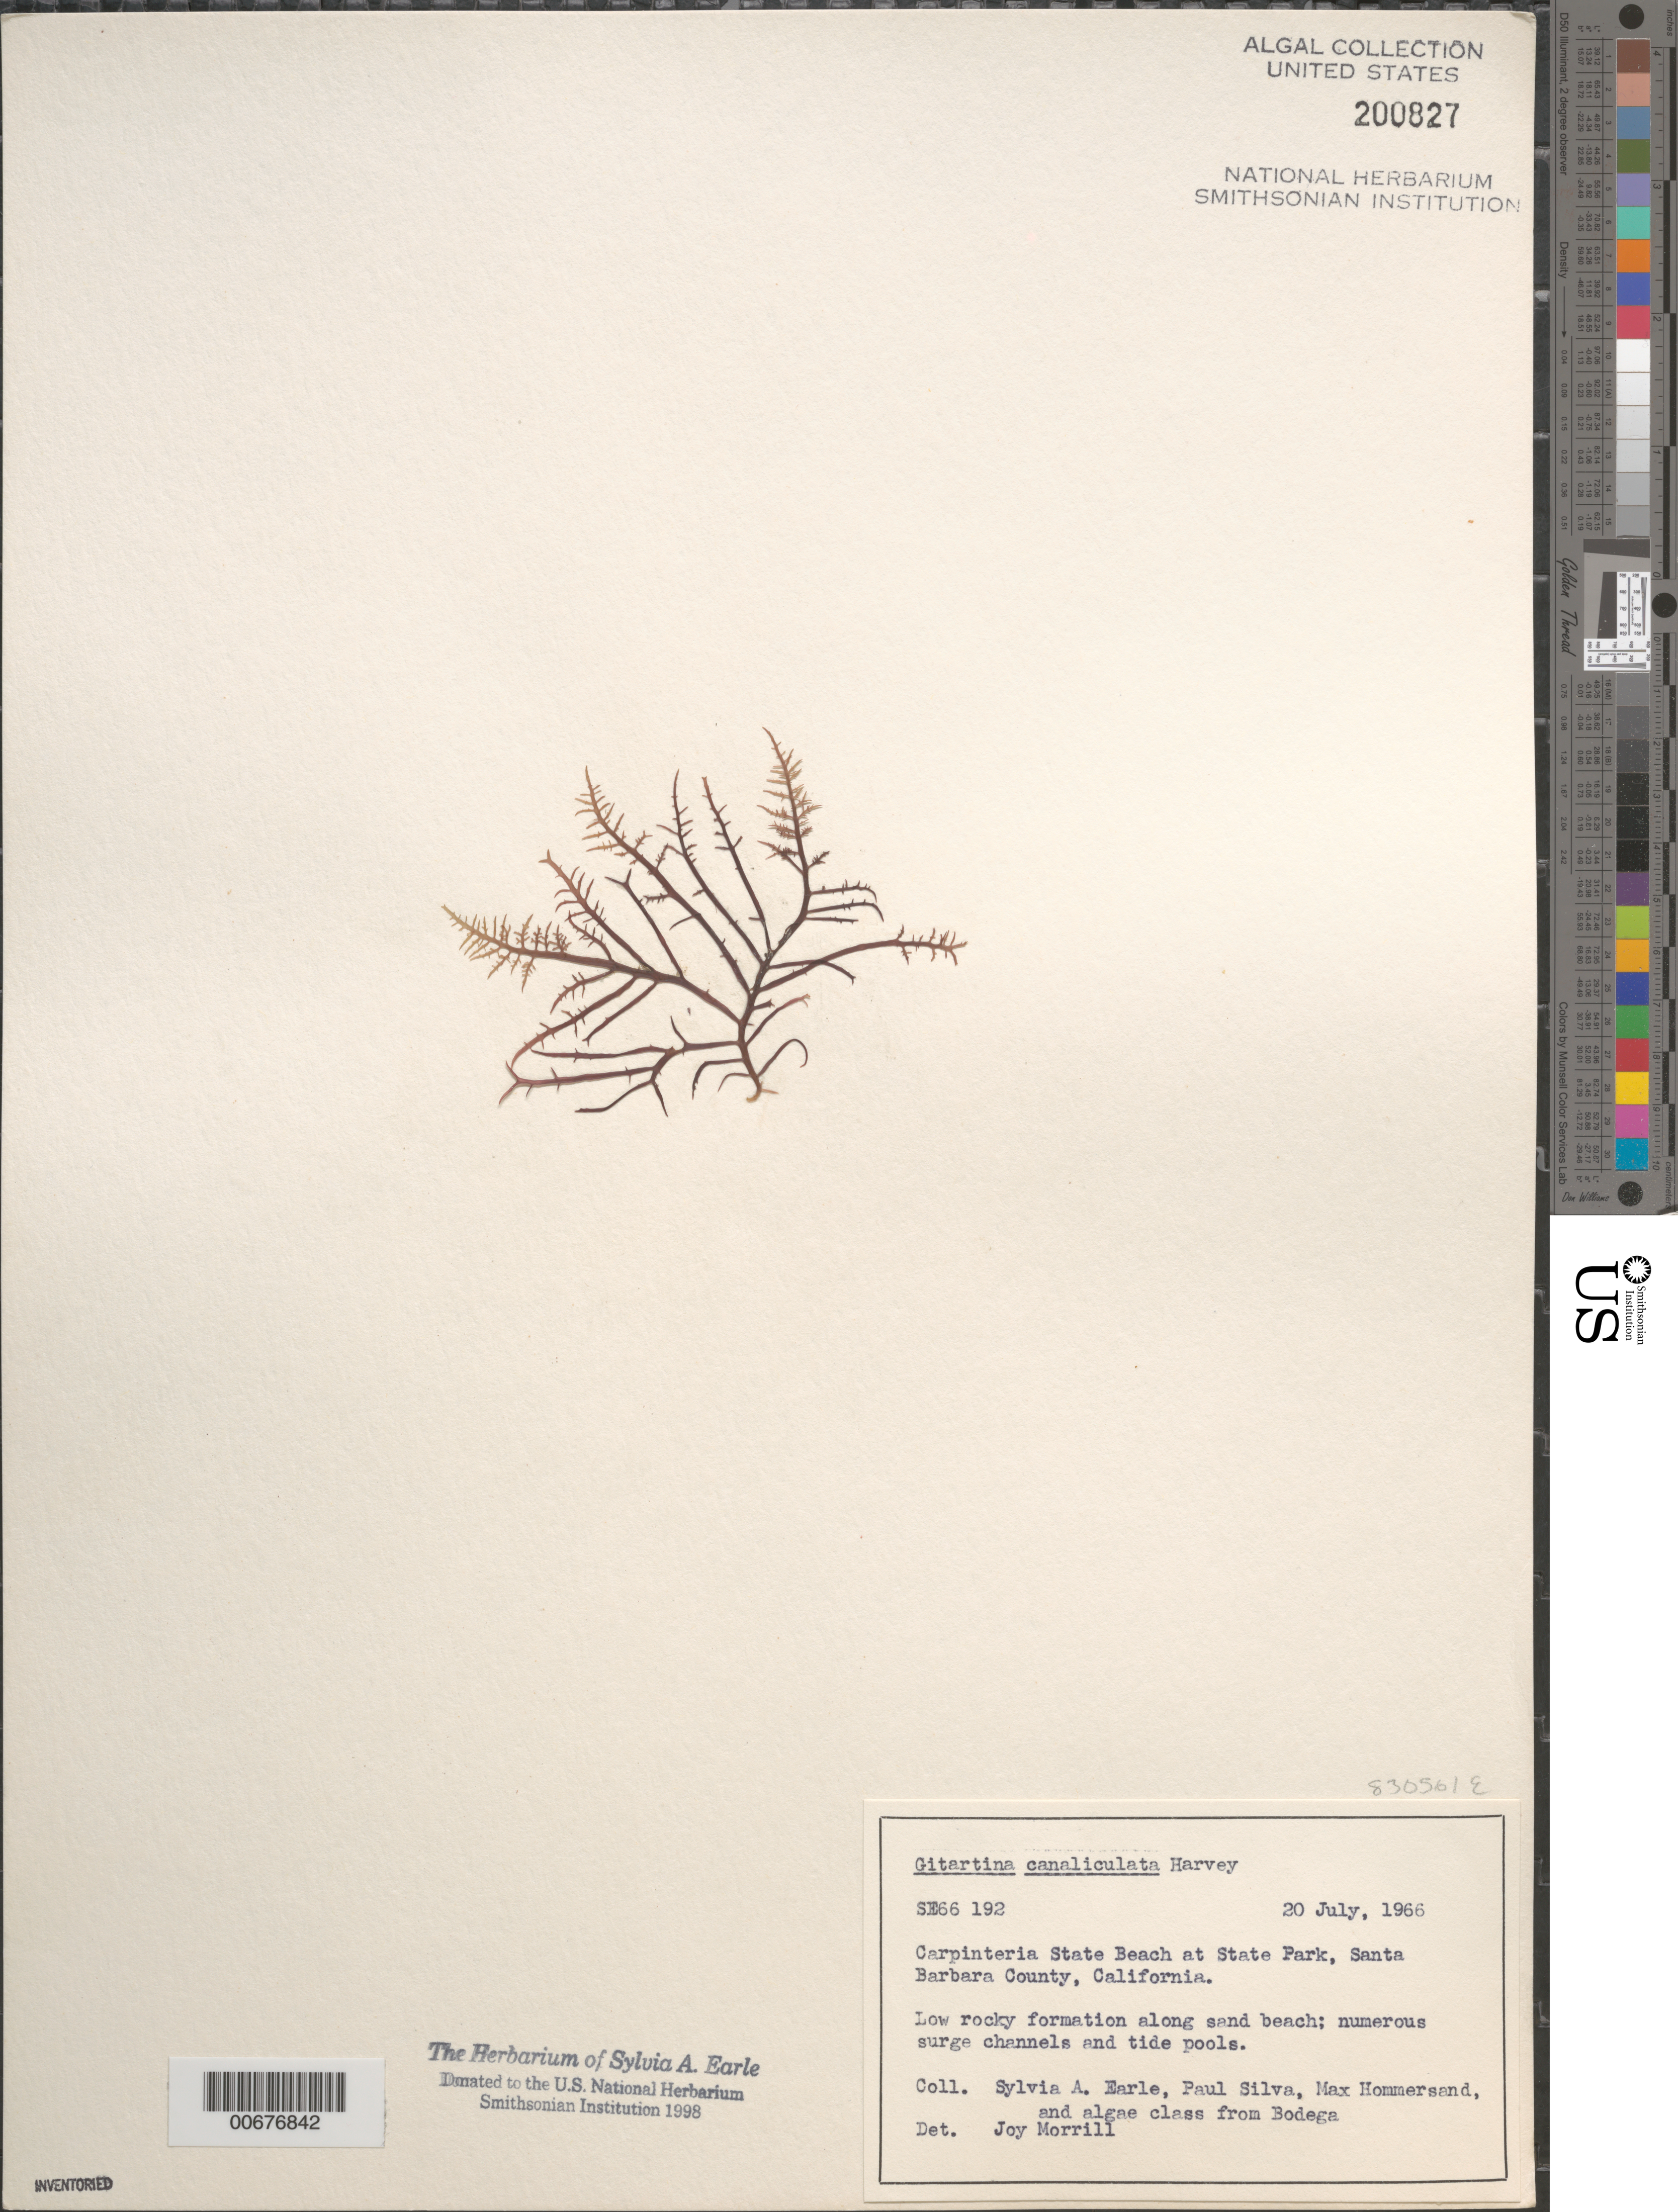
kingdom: Plantae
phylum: Rhodophyta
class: Florideophyceae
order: Gigartinales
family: Gigartinaceae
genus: Chondracanthus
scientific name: Chondracanthus canaliculatus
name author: (Harv.) Guiry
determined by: Algae name updating Project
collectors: S. A. Earle, P. C. Silva, M. H. Hommersand & Bodega Algae Class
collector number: SE 66192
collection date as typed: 20 Jul 1966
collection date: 1966-07-20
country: United States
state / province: California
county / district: Santa Barbara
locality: Carpinteria State Beach, State Park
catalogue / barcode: US 200827